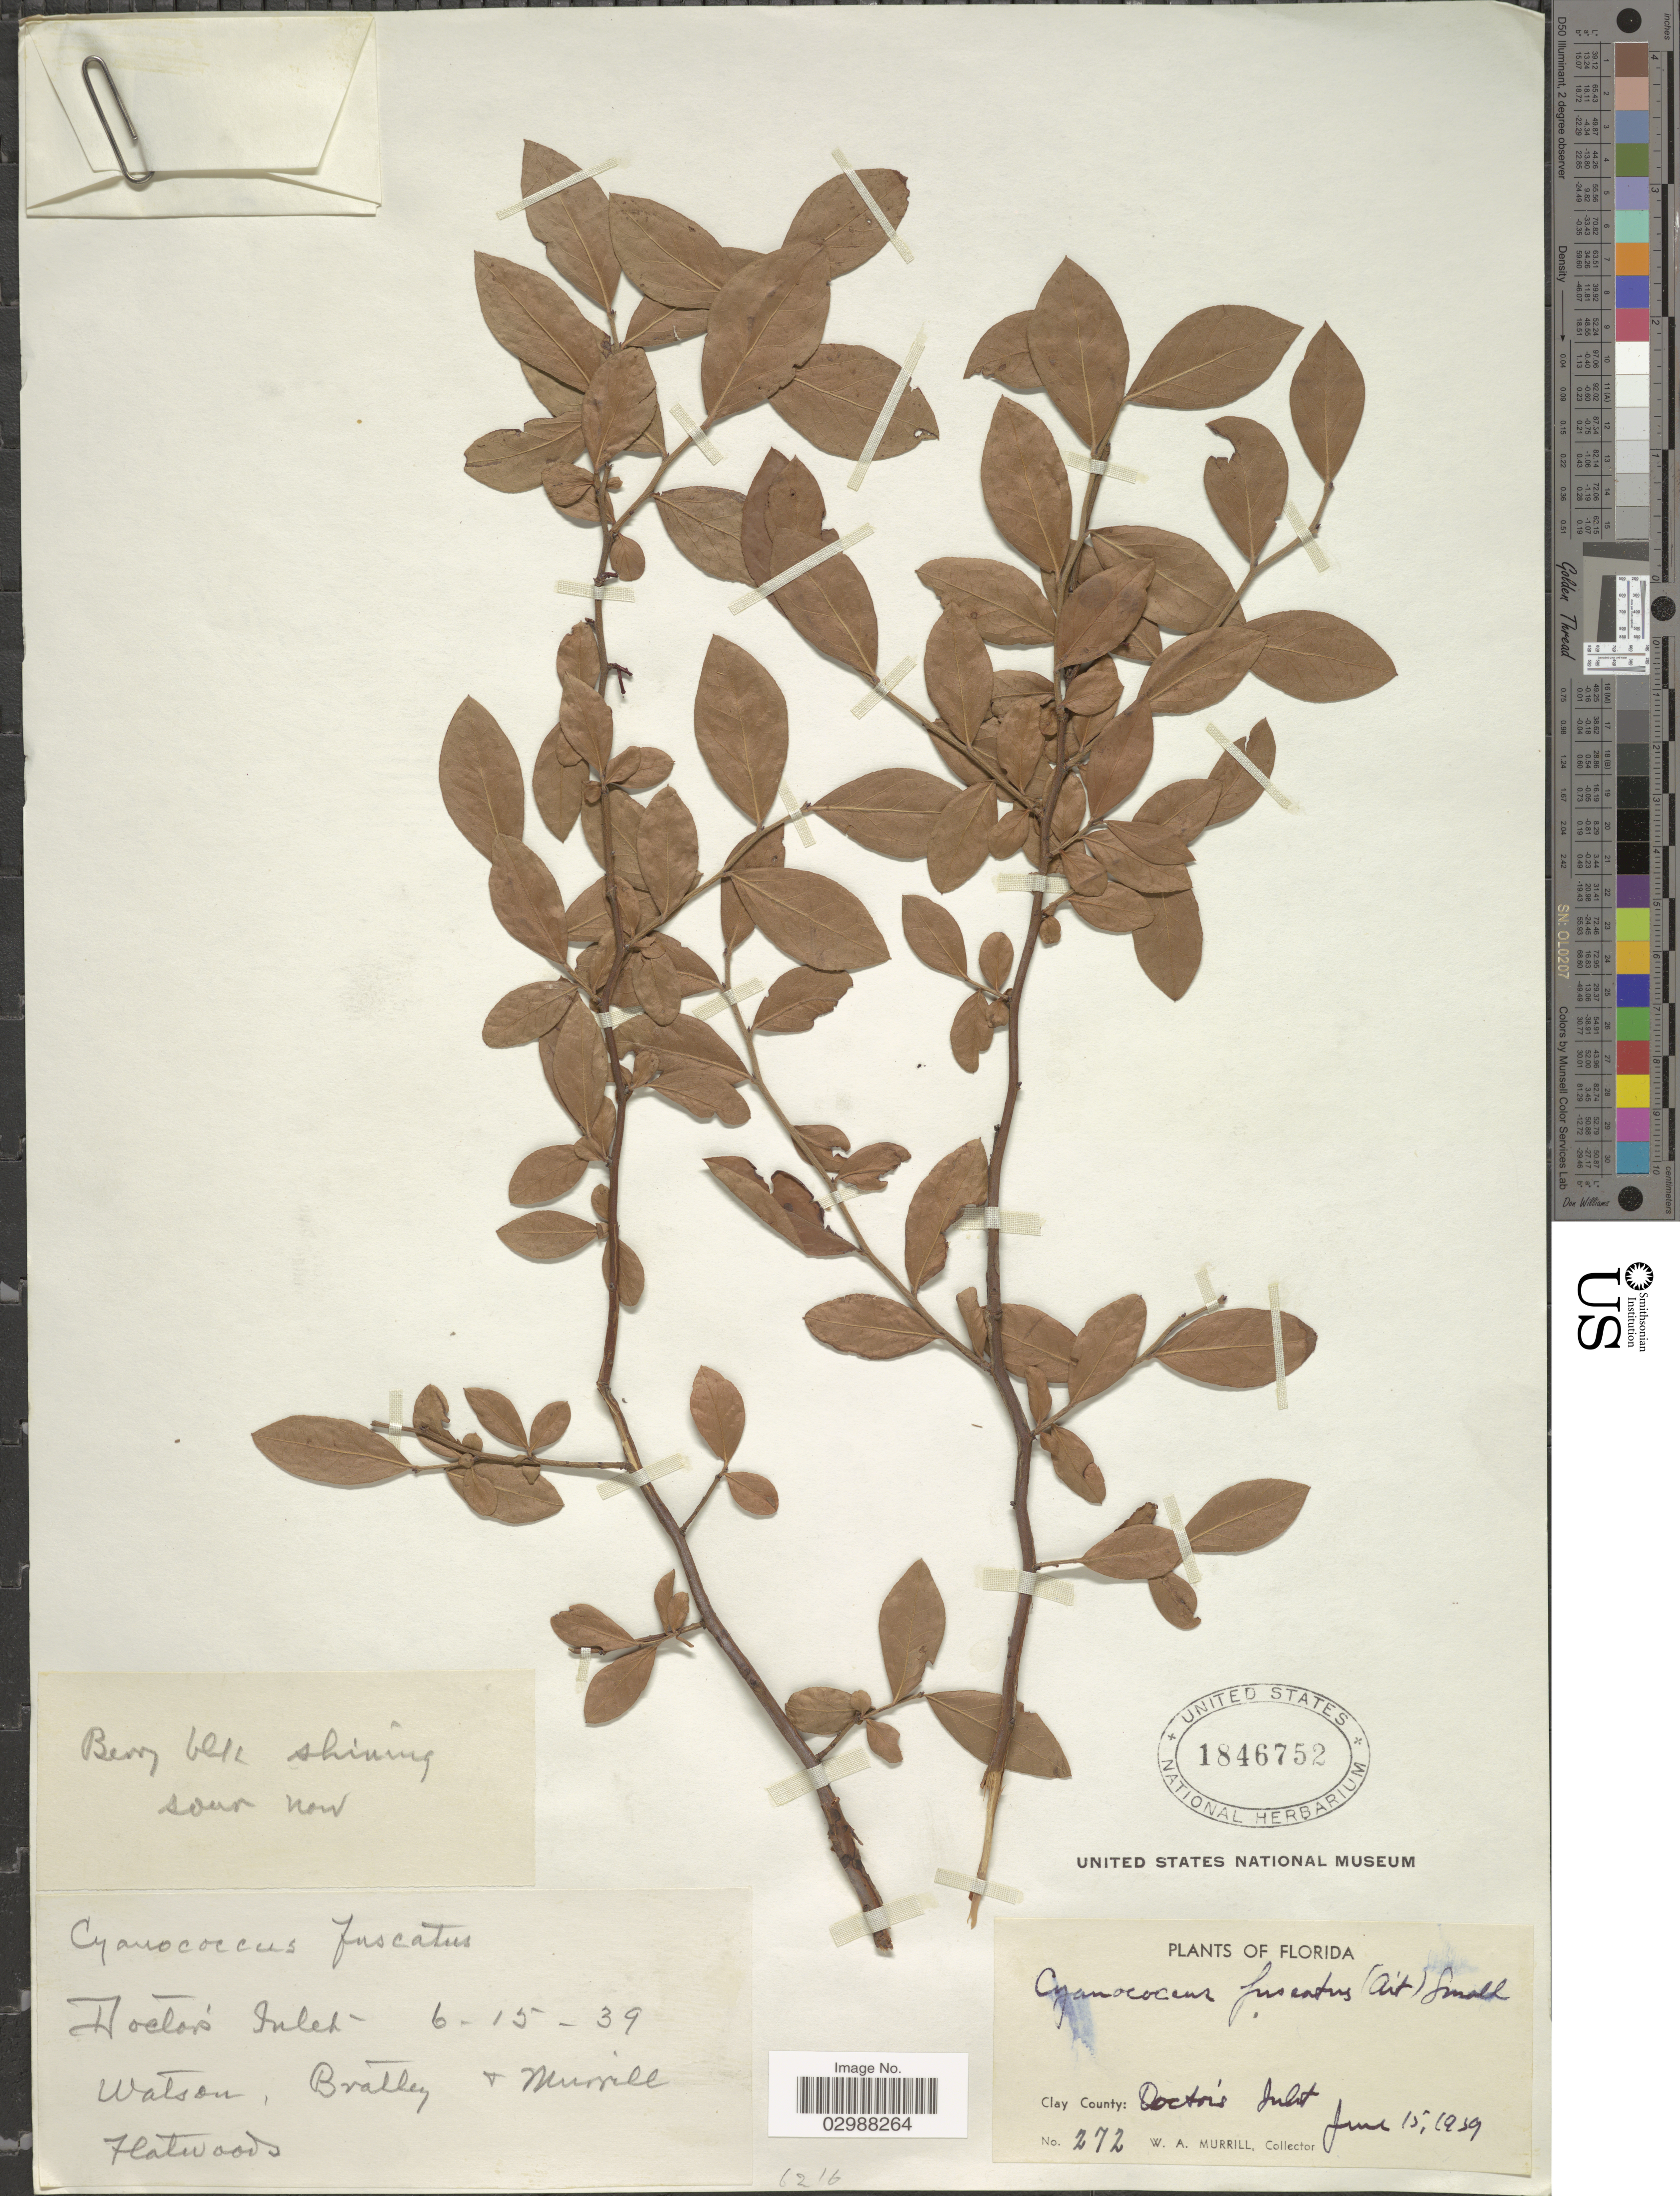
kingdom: Plantae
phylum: Tracheophyta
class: Magnoliopsida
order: Ericales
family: Ericaceae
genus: Vaccinium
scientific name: Vaccinium fuscatum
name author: Aiton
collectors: -- Watson, Bratley & W. A. Murrill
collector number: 272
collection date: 1939-06-15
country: United States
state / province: Florida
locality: Clay County: Doctor's Inlet.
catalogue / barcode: US 1846752